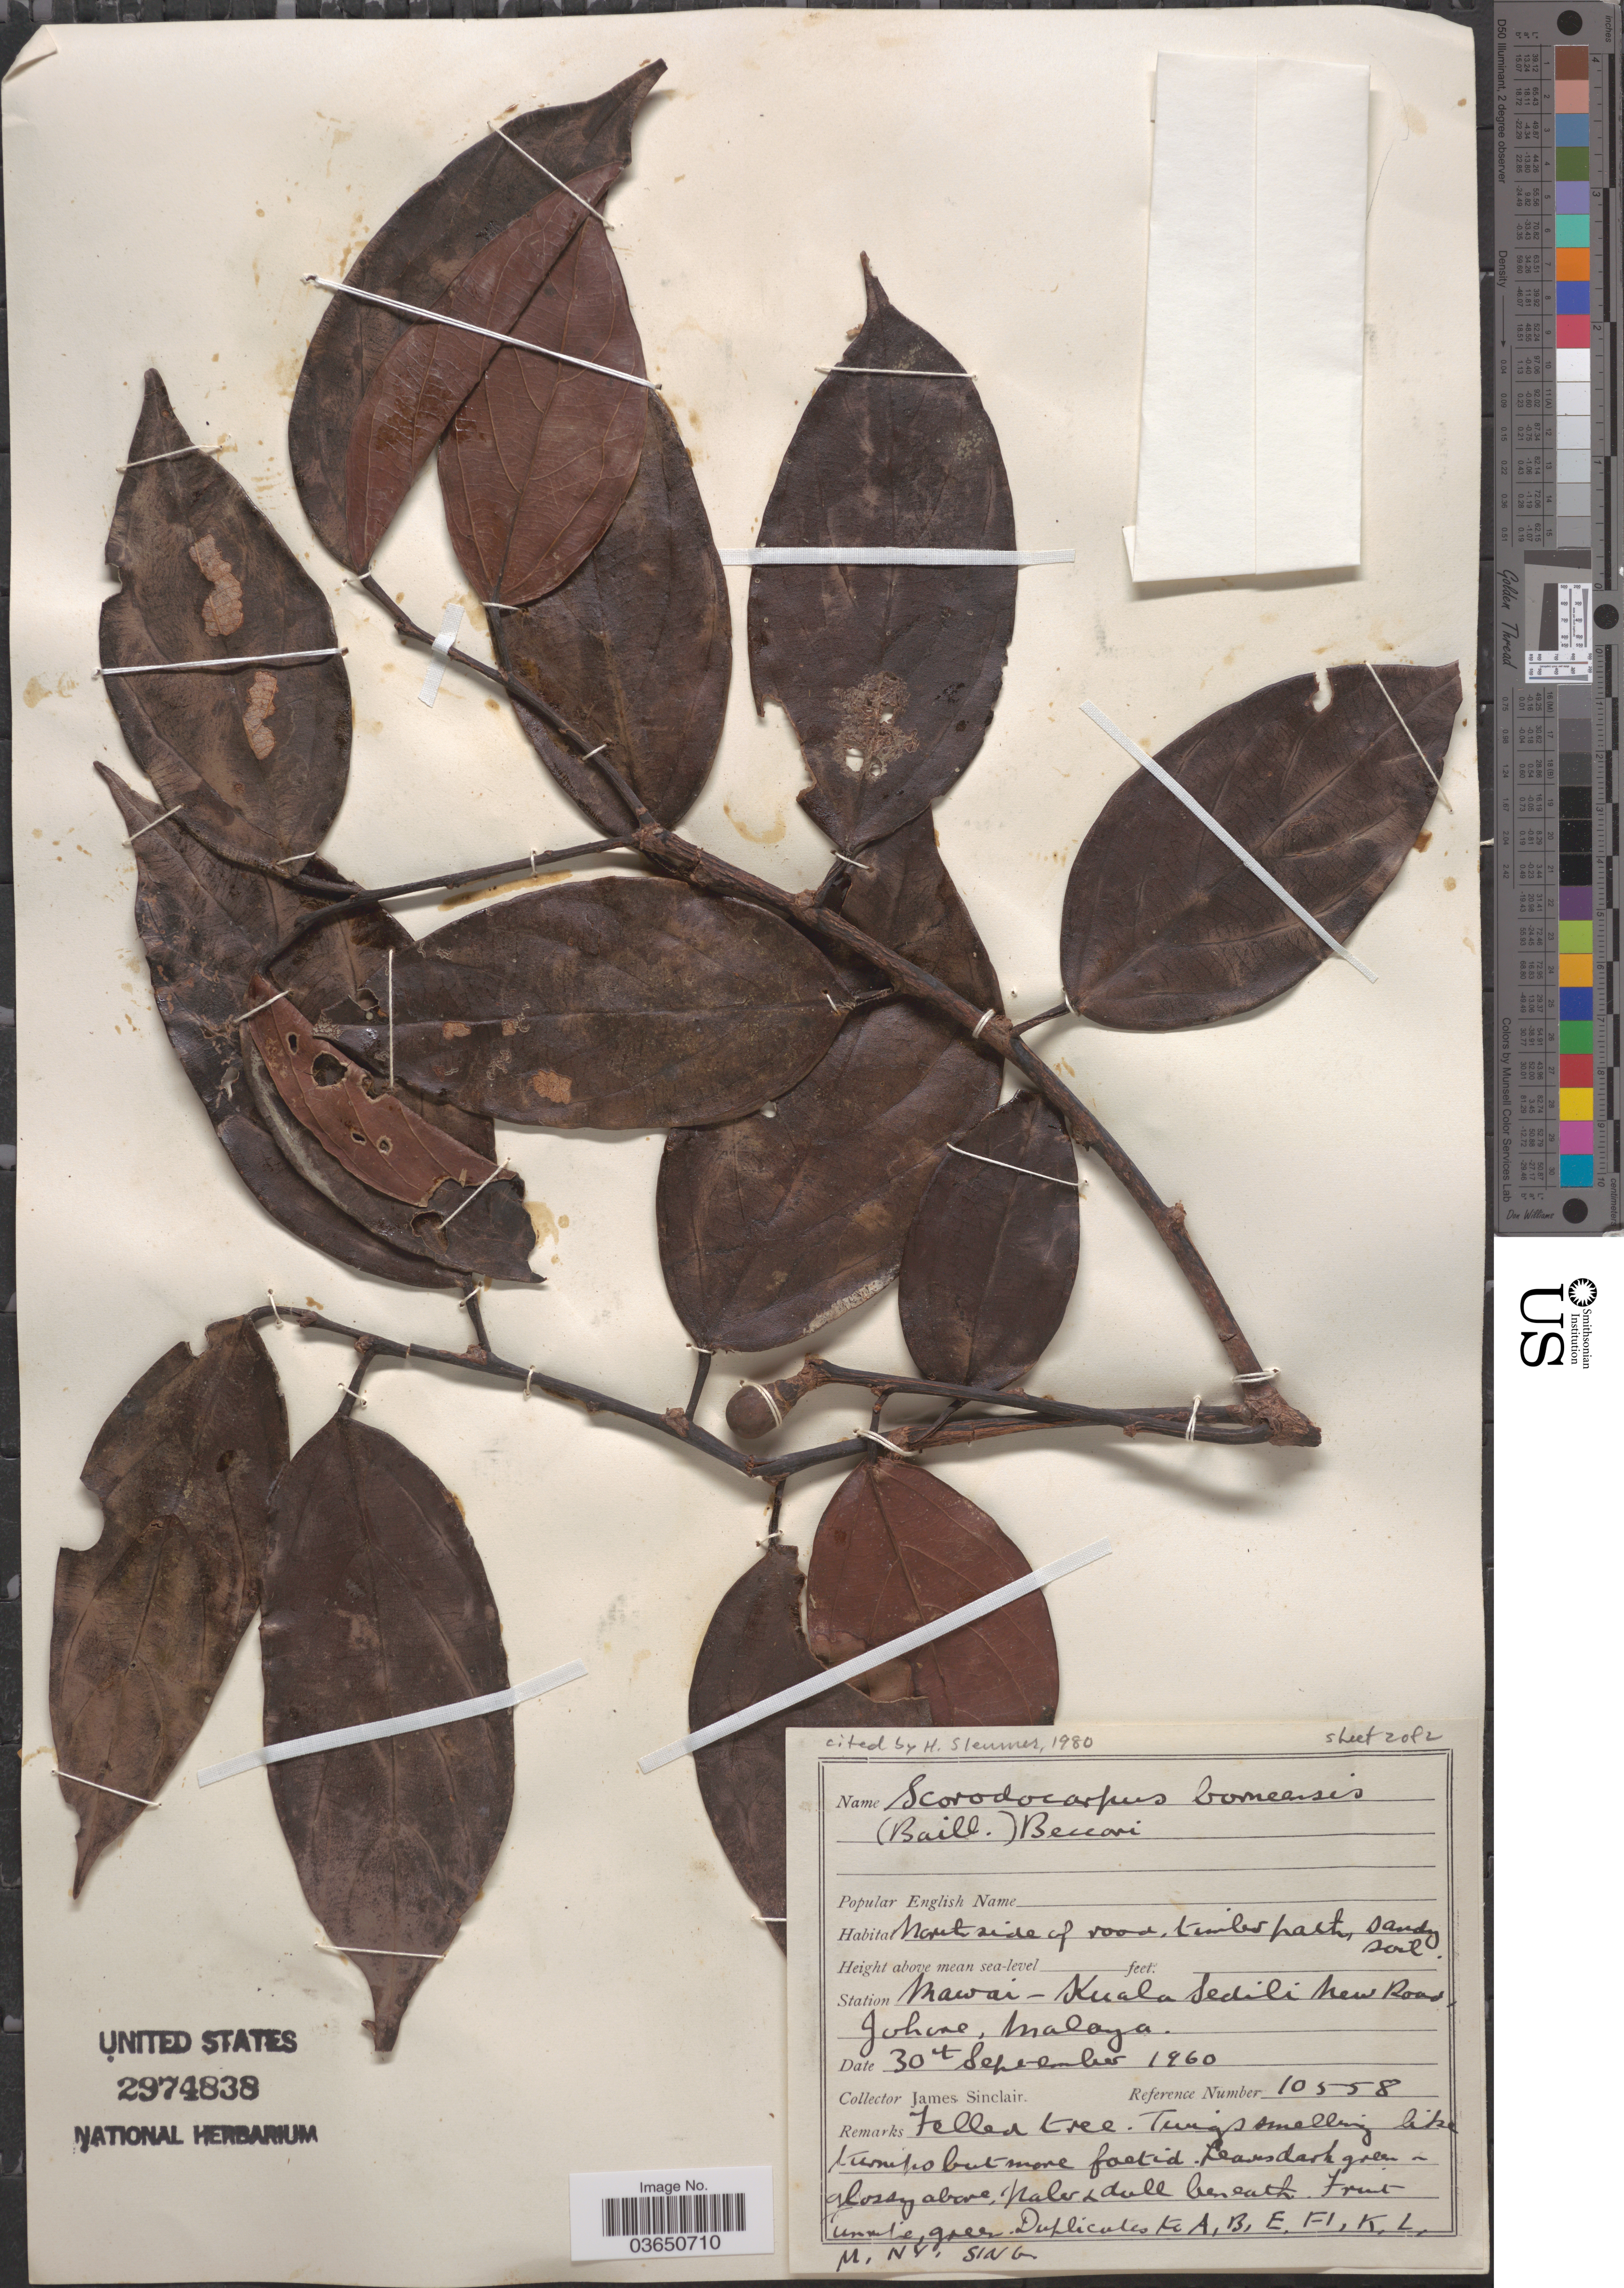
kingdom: Plantae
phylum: Tracheophyta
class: Magnoliopsida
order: Santalales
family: Strombosiaceae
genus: Scorodocarpus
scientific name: Scorodocarpus borneensis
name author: (Baill.) Becc.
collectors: J. Sinclair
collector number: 10558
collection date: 1960-09-30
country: Malaysia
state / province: Johor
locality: Station Mawai-Kuala Sedili New Road, Johore, Malaya.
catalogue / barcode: US 2974838